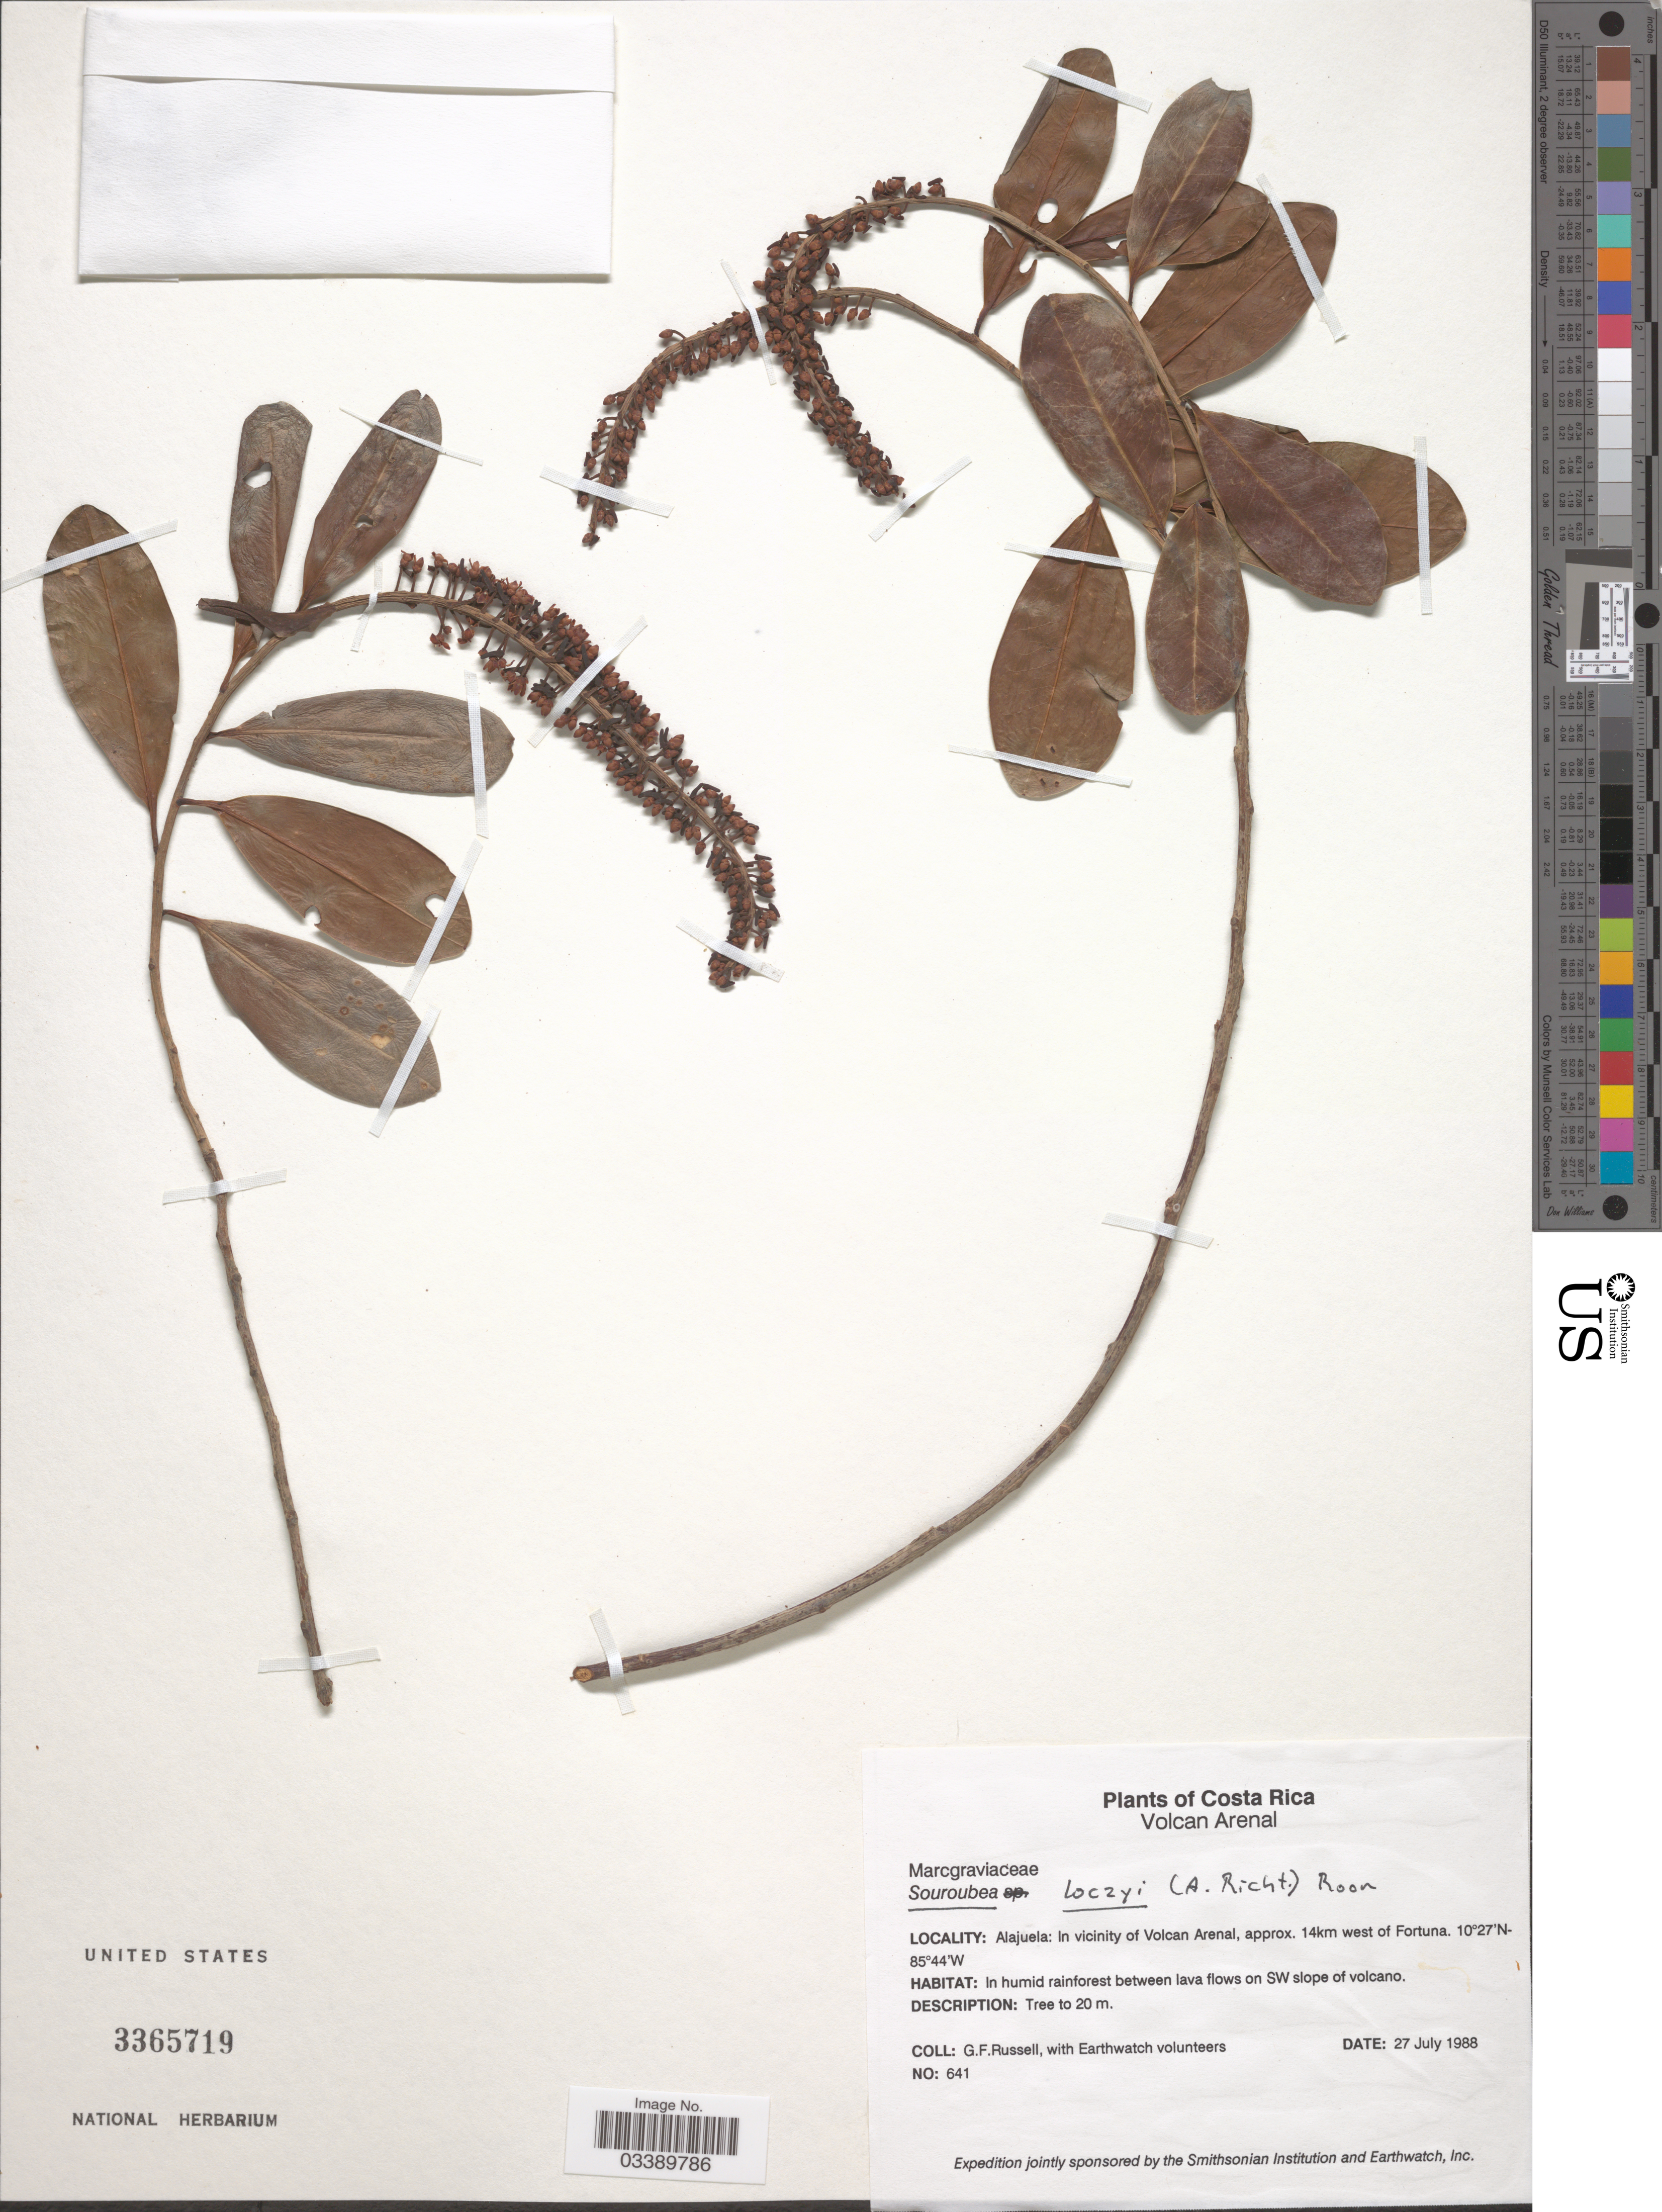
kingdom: Plantae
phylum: Tracheophyta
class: Magnoliopsida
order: Ericales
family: Marcgraviaceae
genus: Souroubea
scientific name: Souroubea loczyi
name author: (V.A. Richt.) de Roon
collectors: G. Russell & Earthwatch Volunteers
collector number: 641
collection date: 1988-07-27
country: Costa Rica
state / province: Alajuela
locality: Volcan Arenal. In vicinity of Volcan Arenal, approx. 14km west of Fortuna. In humid rainforest between lava flows on SW slope of volcano.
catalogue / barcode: US 3365719